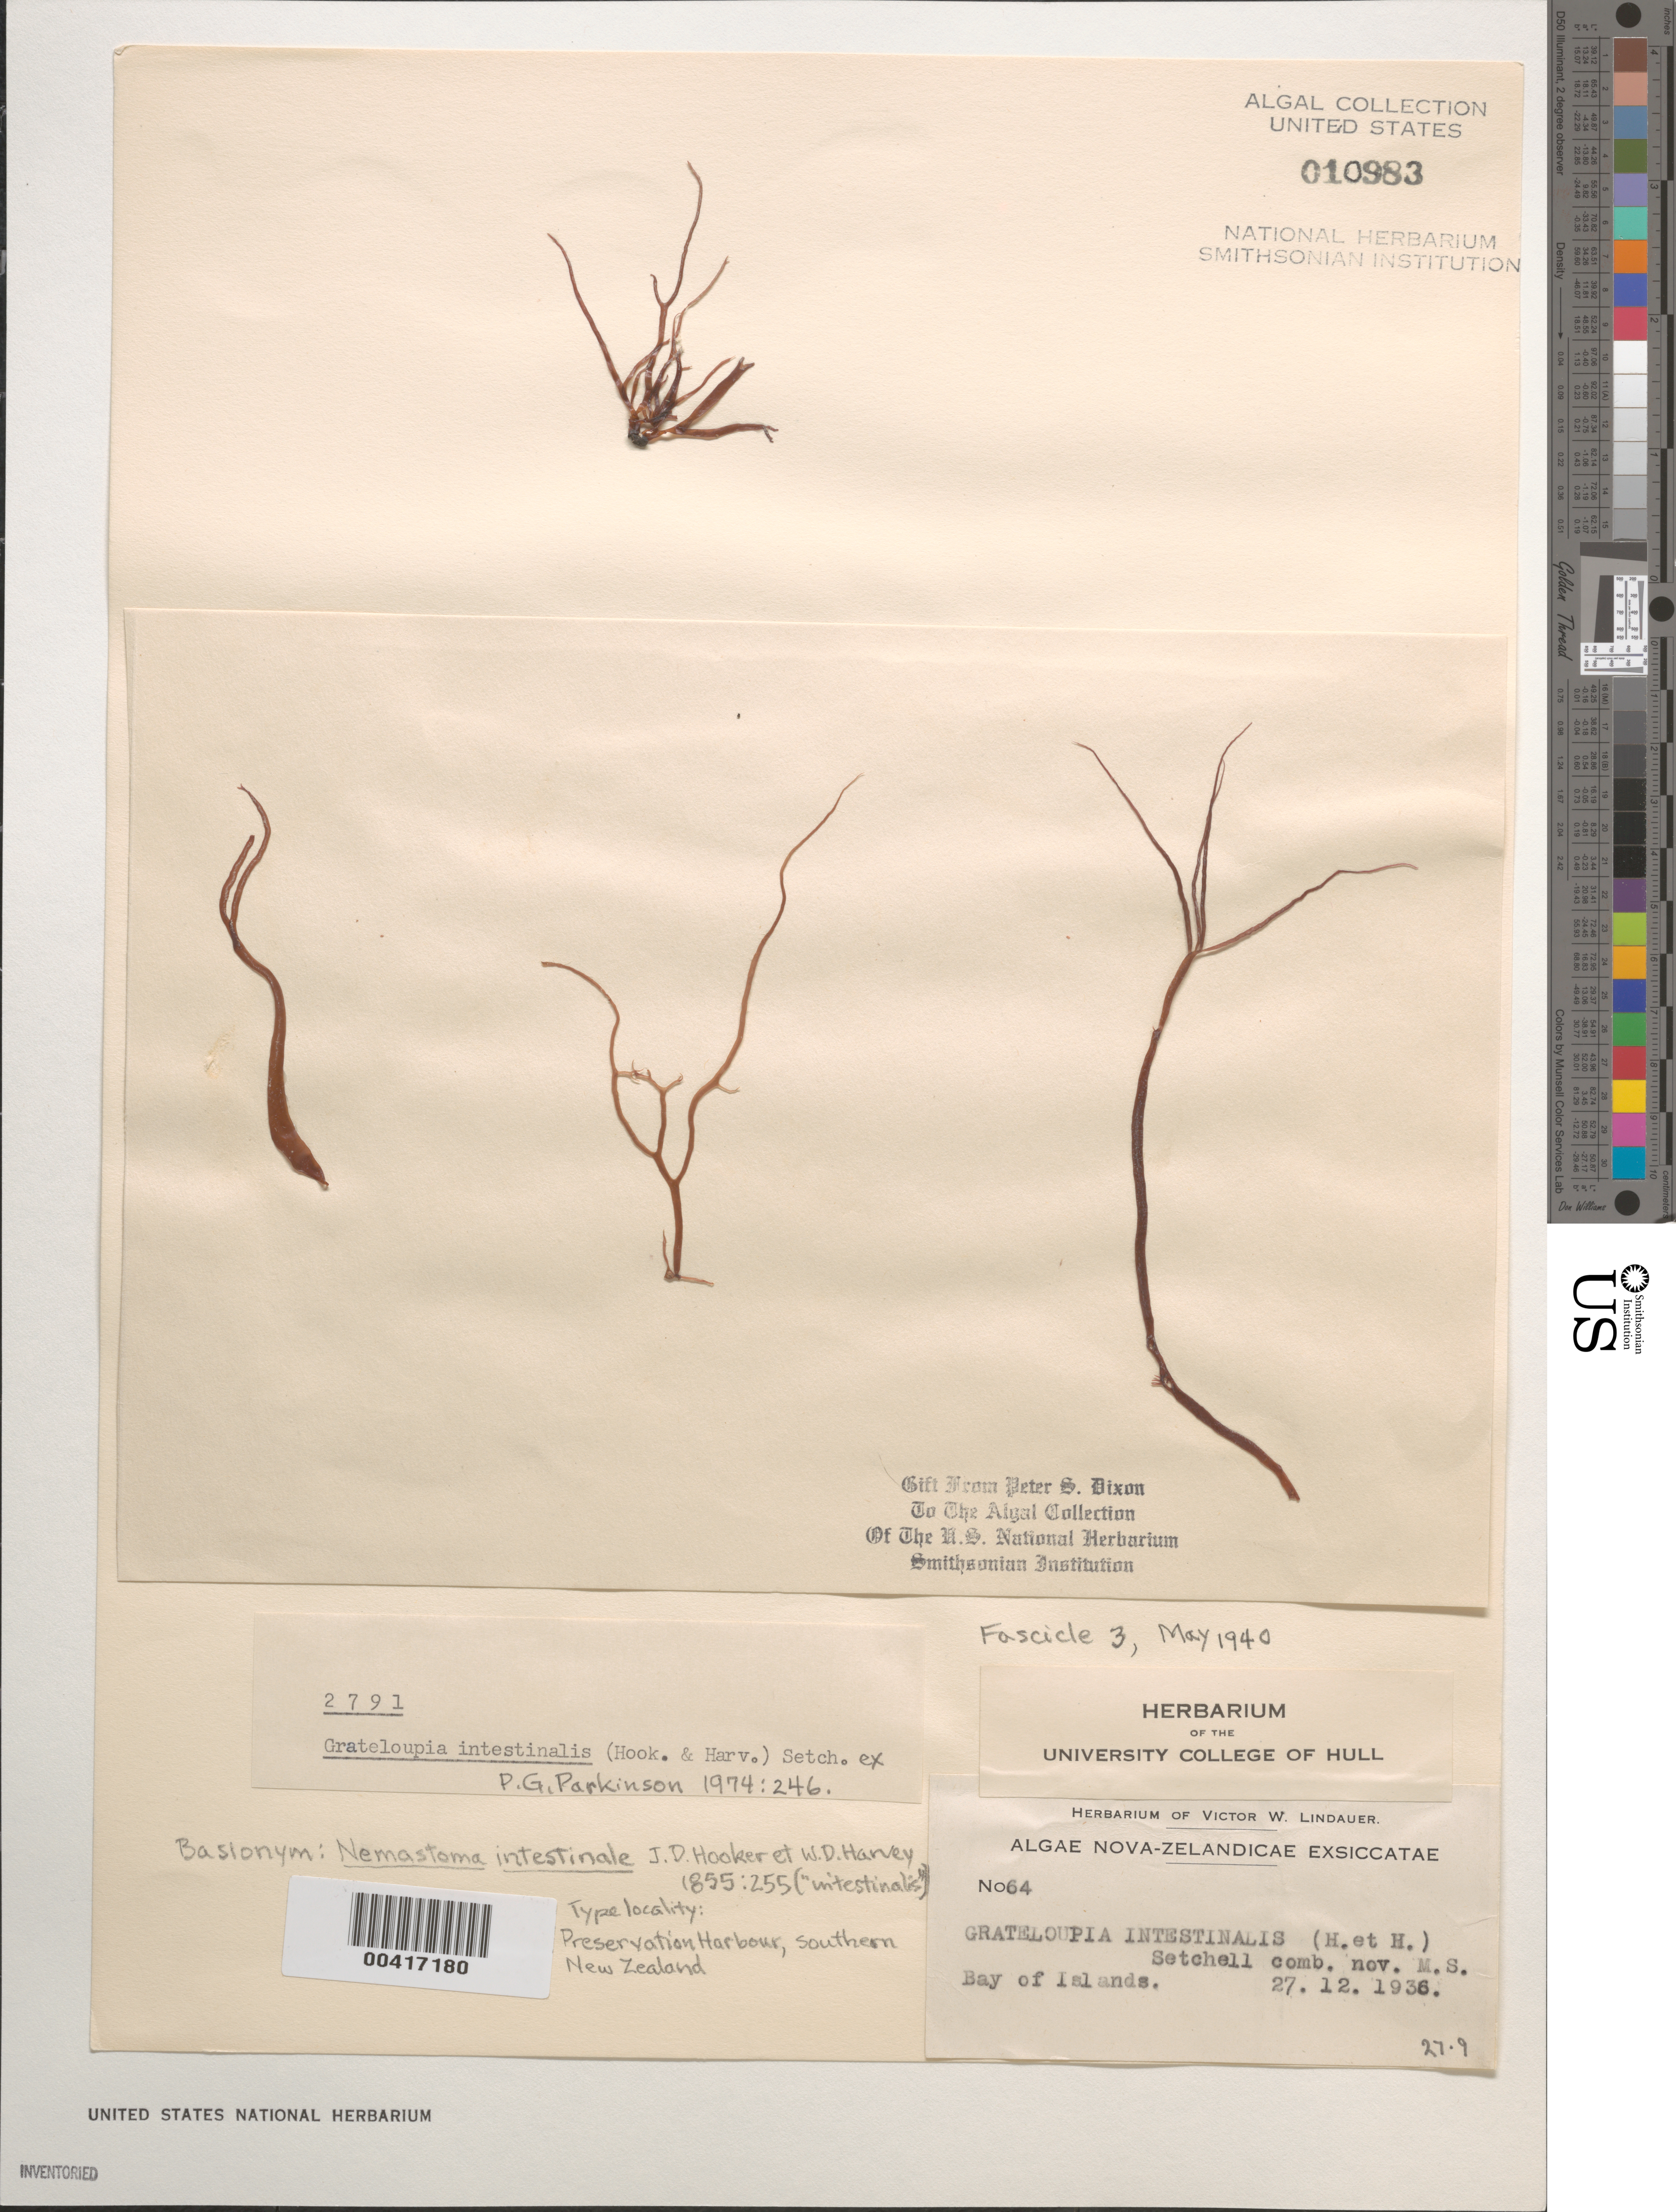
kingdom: Plantae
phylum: Rhodophyta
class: Florideophyceae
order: Halymeniales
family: Halymeniaceae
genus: Glaphyrosiphon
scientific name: Glaphyrosiphon intestinalis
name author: (Harv.) Leister & W.A. Nelson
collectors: V. Lindauer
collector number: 64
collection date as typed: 27 Dec 1936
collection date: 1936-12-27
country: New Zealand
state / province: Northland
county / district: Far North District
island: North Island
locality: Bay of Islands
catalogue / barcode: US 10983